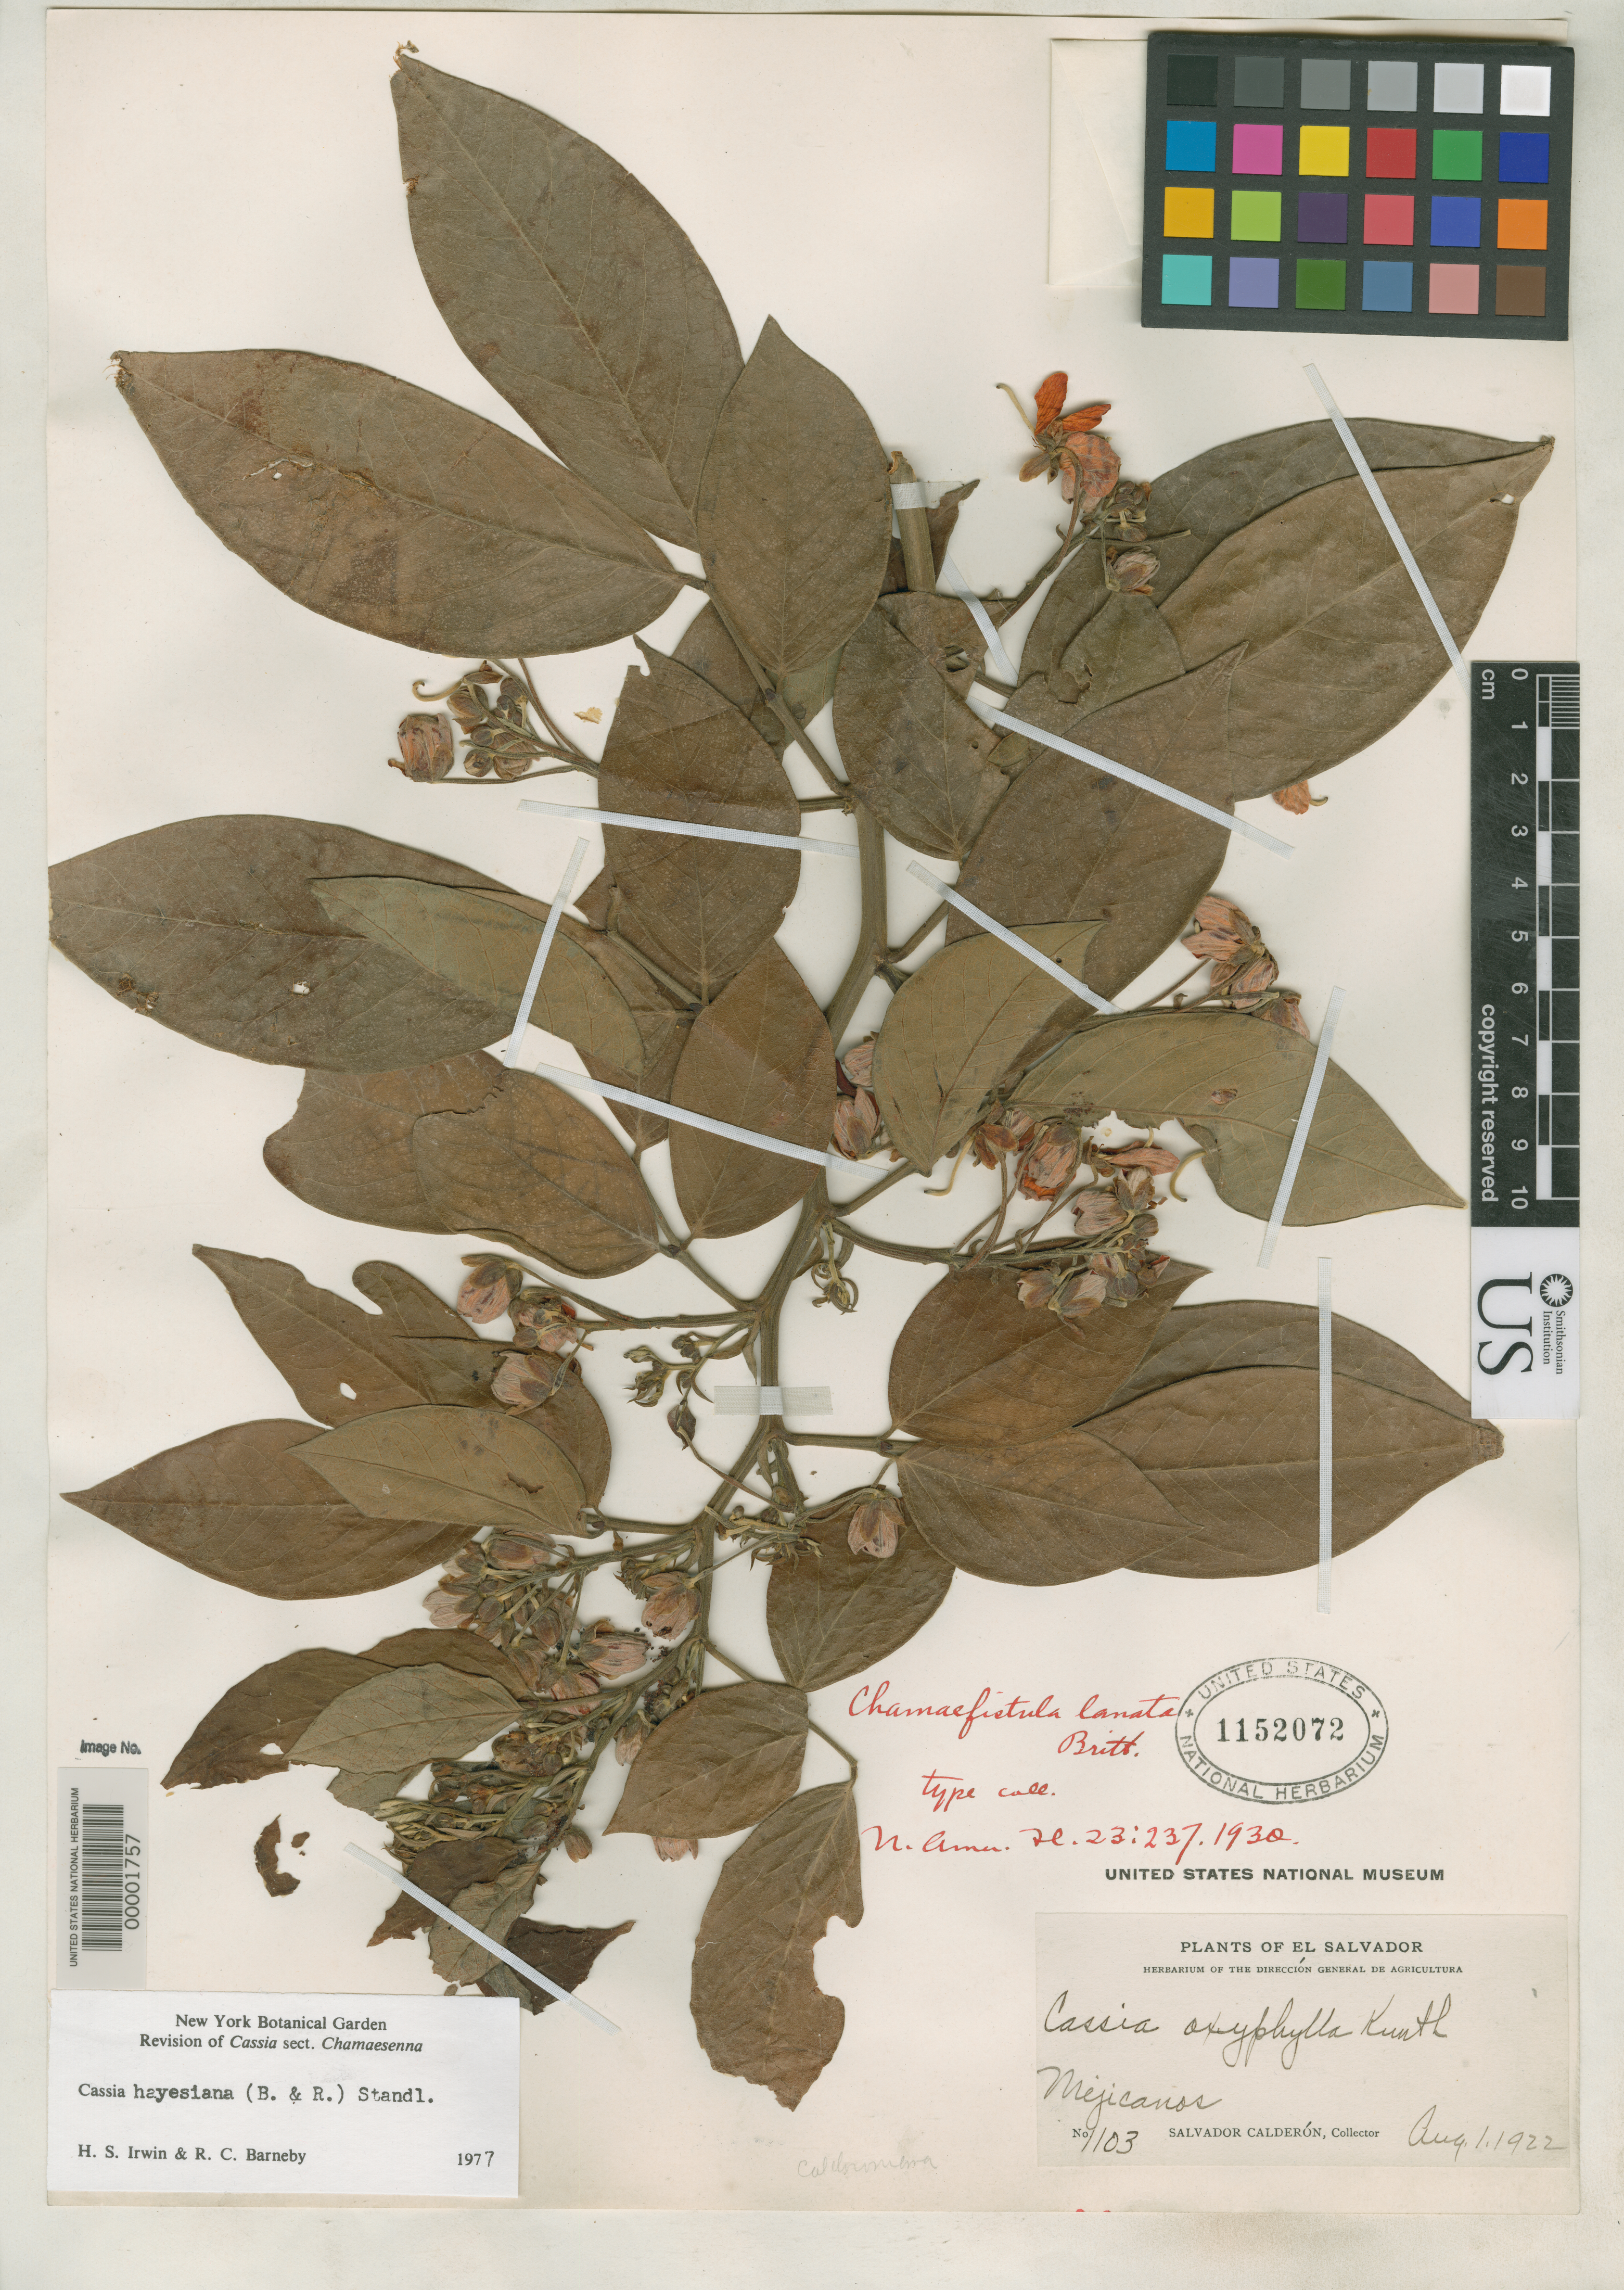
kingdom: Plantae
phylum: Tracheophyta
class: Magnoliopsida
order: Fabales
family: Fabaceae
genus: Chamaefistula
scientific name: Chamaefistula lanata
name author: Britton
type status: Isotype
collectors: S. Calderón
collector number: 1103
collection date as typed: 01 Aug 1922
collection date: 1922-08-01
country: El Salvador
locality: Mejicanos.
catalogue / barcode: US 1152072